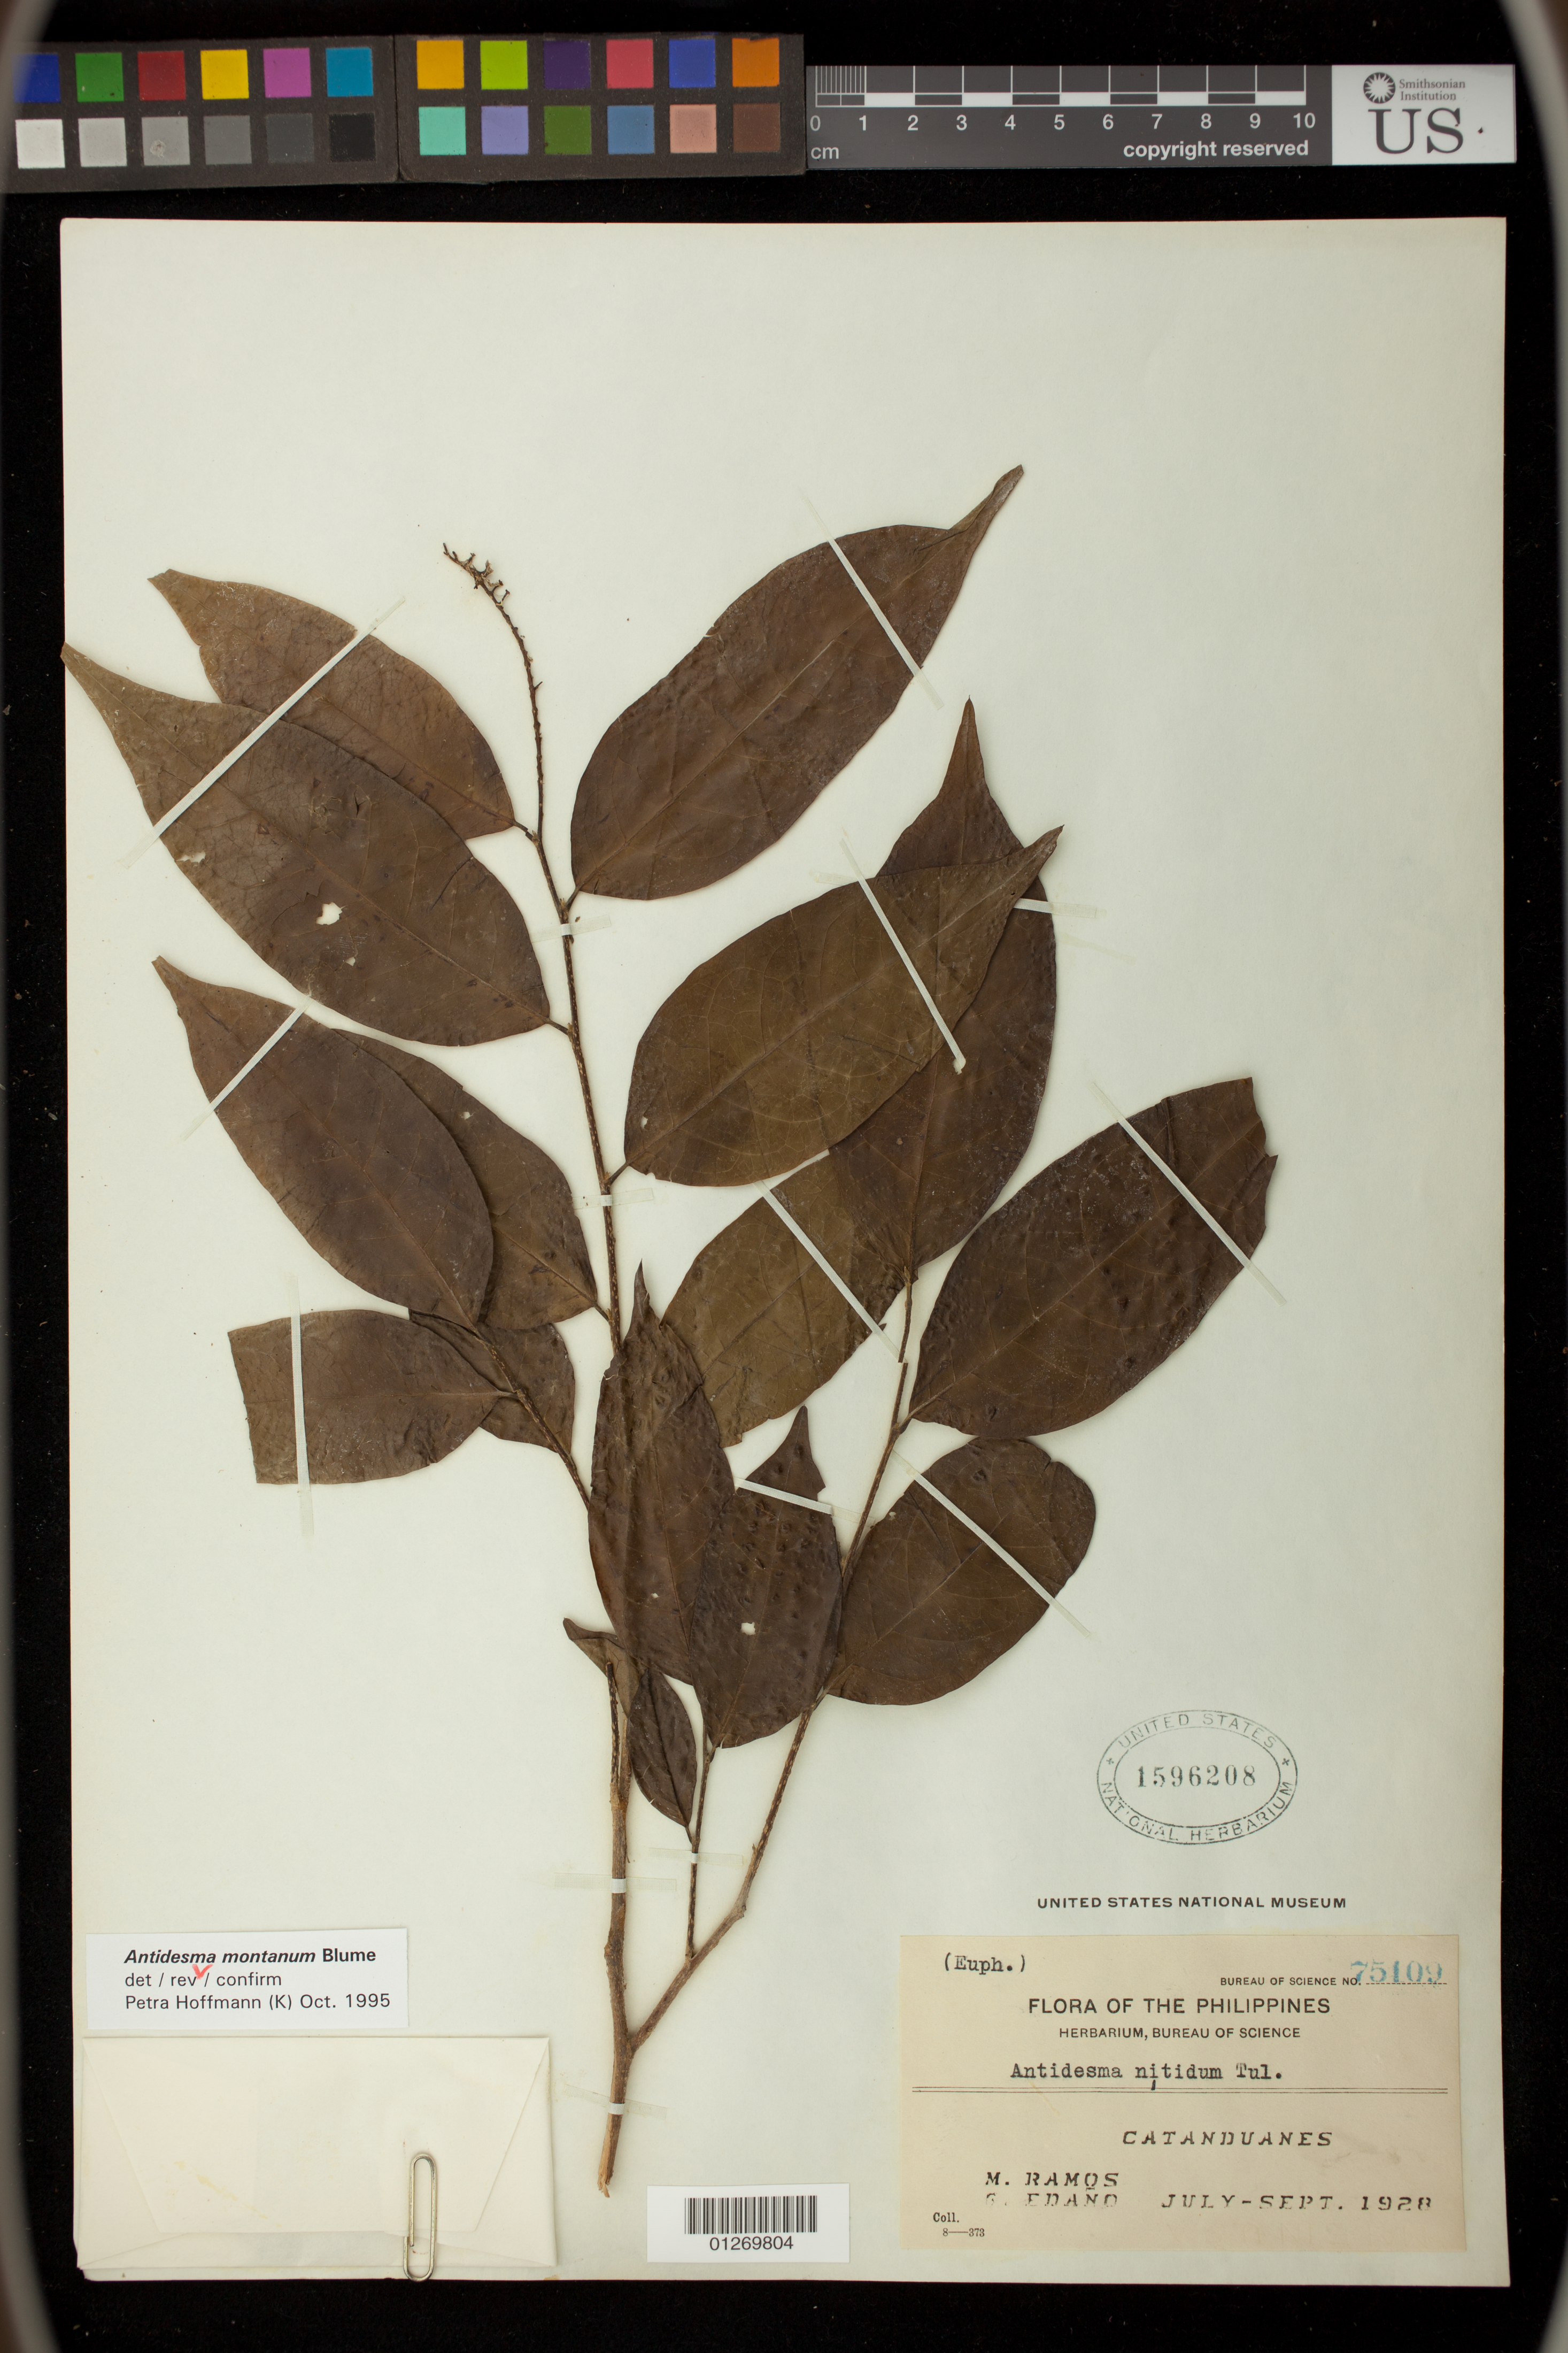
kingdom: Plantae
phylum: Tracheophyta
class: Magnoliopsida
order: Malpighiales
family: Phyllanthaceae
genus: Antidesma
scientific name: Antidesma montanum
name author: Blume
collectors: M. Ramos & G. Edaño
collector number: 75109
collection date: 1928-07/1928-09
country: Philippines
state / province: Bicol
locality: Catanduanes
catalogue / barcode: US 1596208